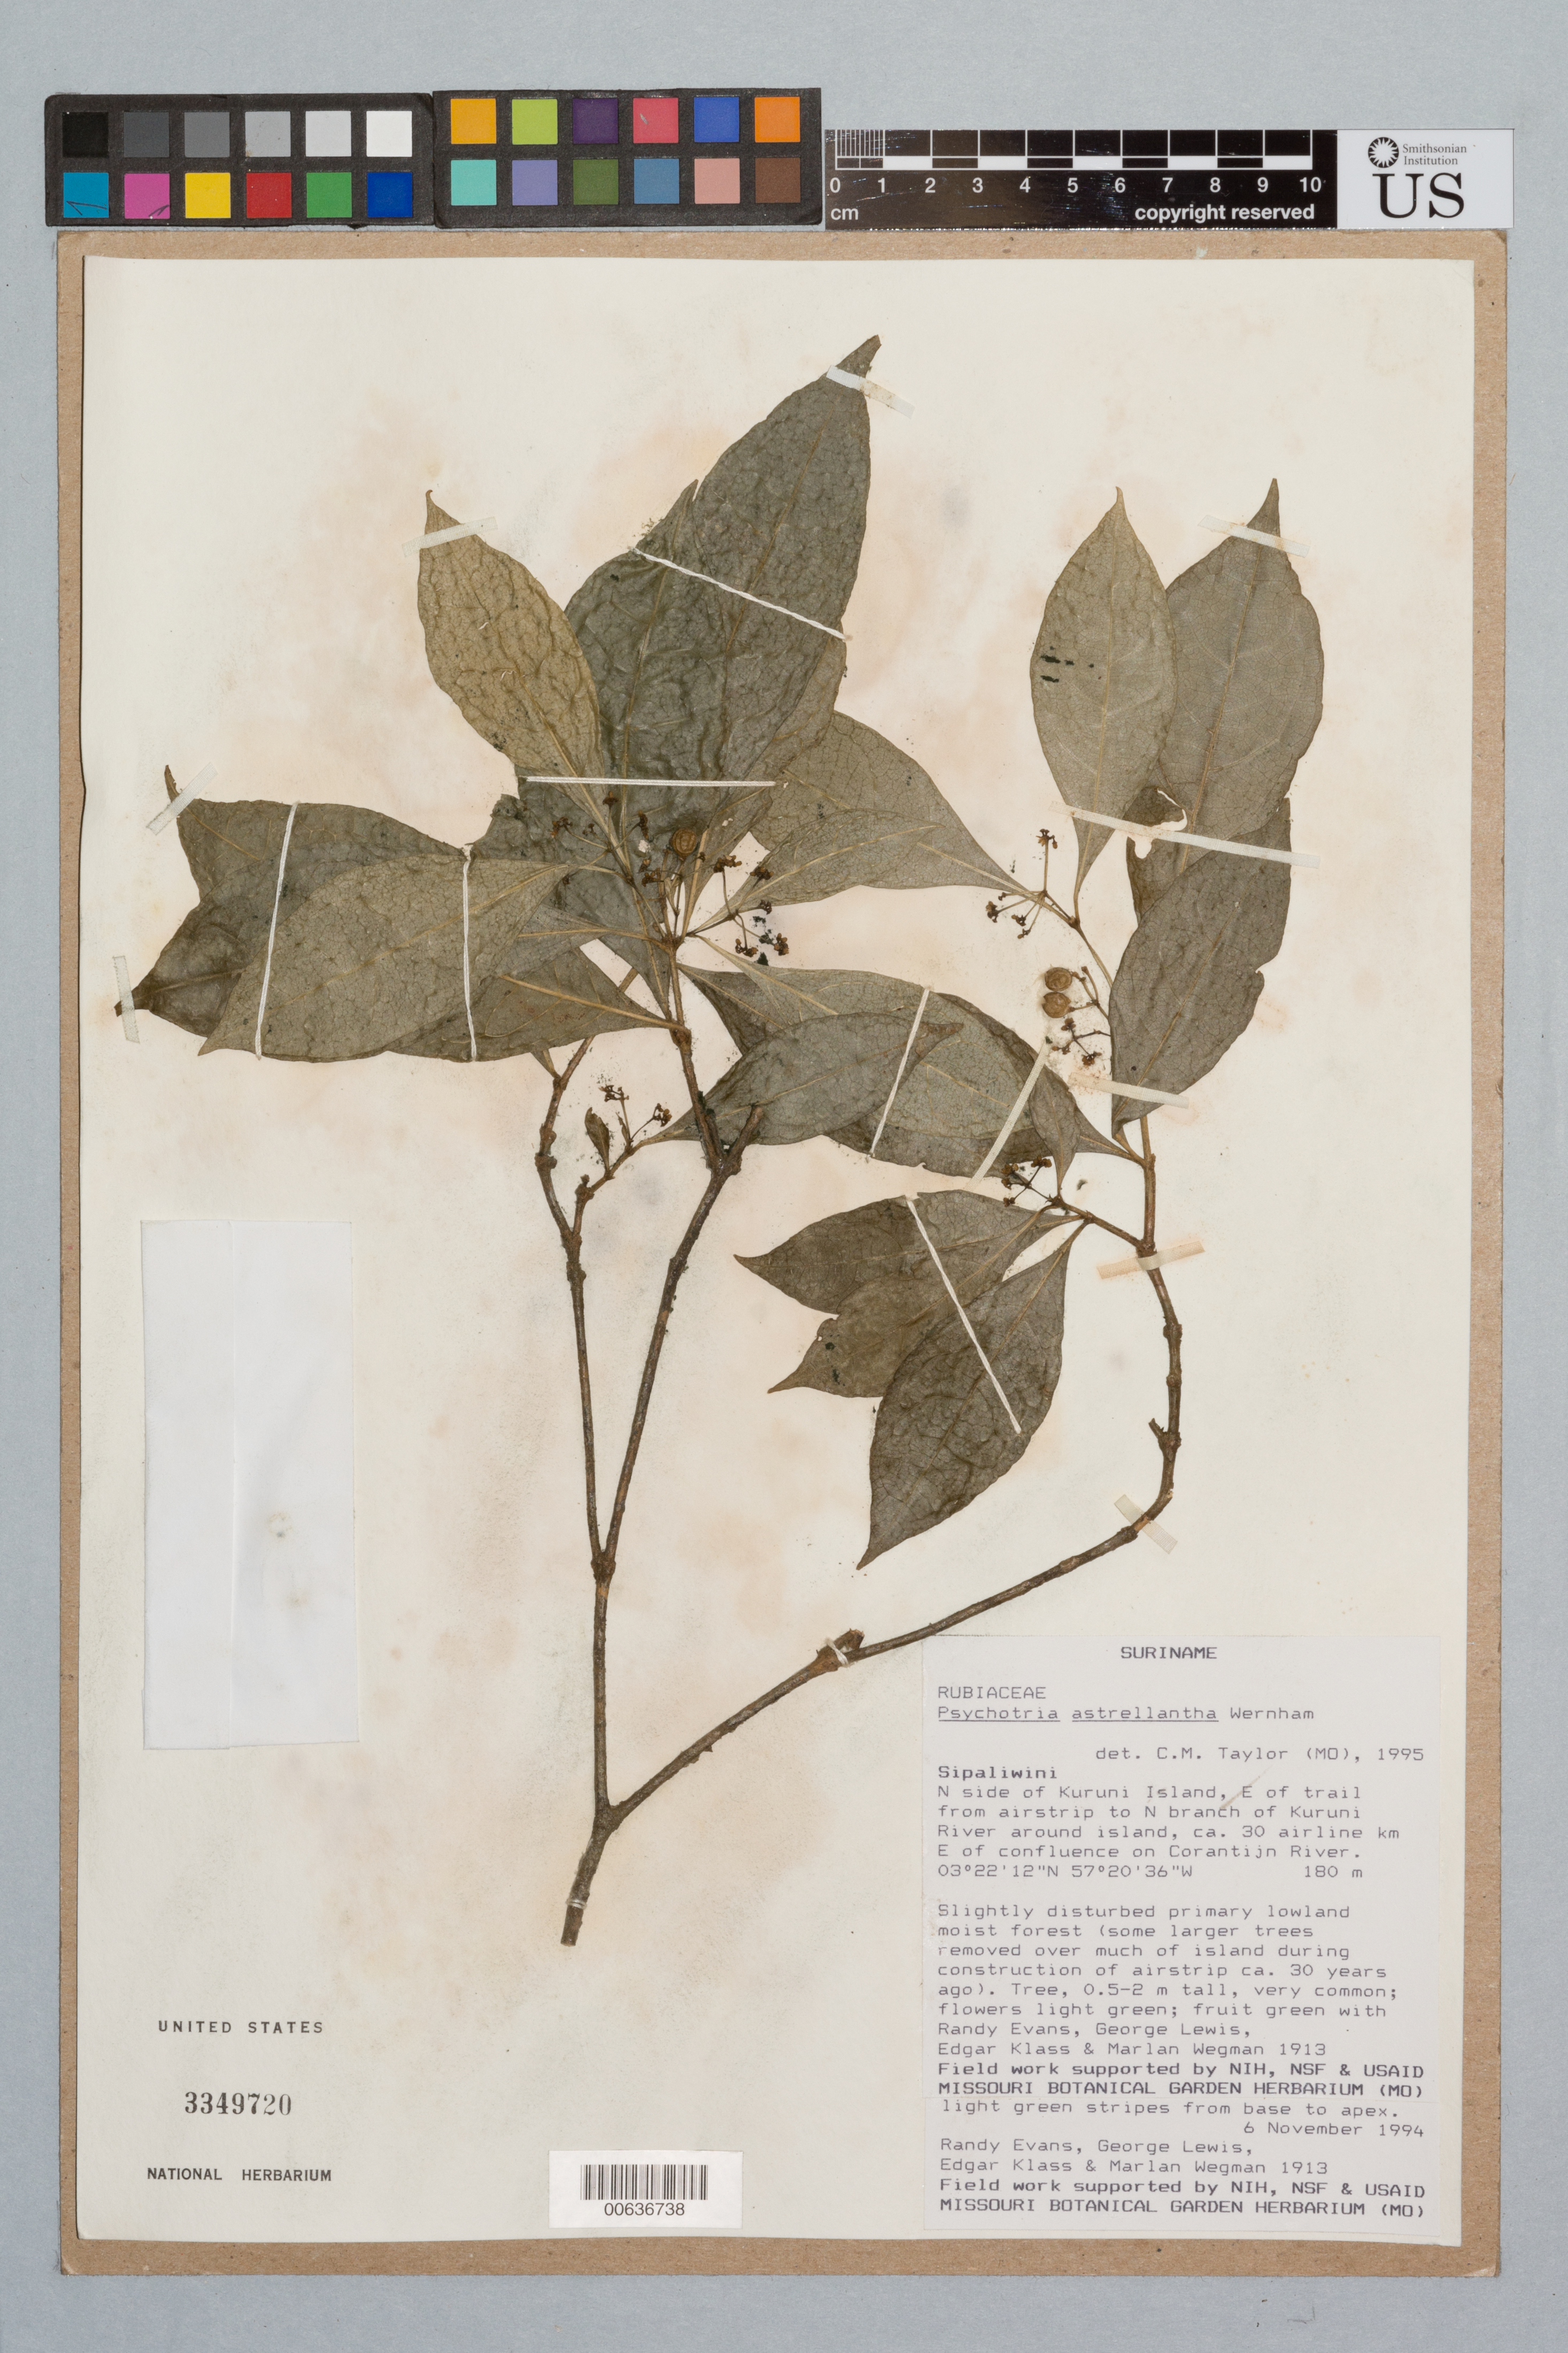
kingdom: Plantae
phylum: Tracheophyta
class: Magnoliopsida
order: Gentianales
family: Rubiaceae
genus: Psychotria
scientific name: Psychotria astrellantha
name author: Wernham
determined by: Taylor, Charlotte M.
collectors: R. Evans, G. Lewis, E. Klass & M. Wegman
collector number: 1913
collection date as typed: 6-Nov-94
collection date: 1994-11-06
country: Suriname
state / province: Sipaliwini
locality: Kuruni Island, N side, E of trail from airstrip to N branch of Kuruni R., ca 30 airline km E of confluence on Corantijn R.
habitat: Slightly disturbed primary lowland moist forest (some larger trees removed over much of island during construction of airstrip ca. 30 yrs ago)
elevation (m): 180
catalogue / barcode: US 3349720